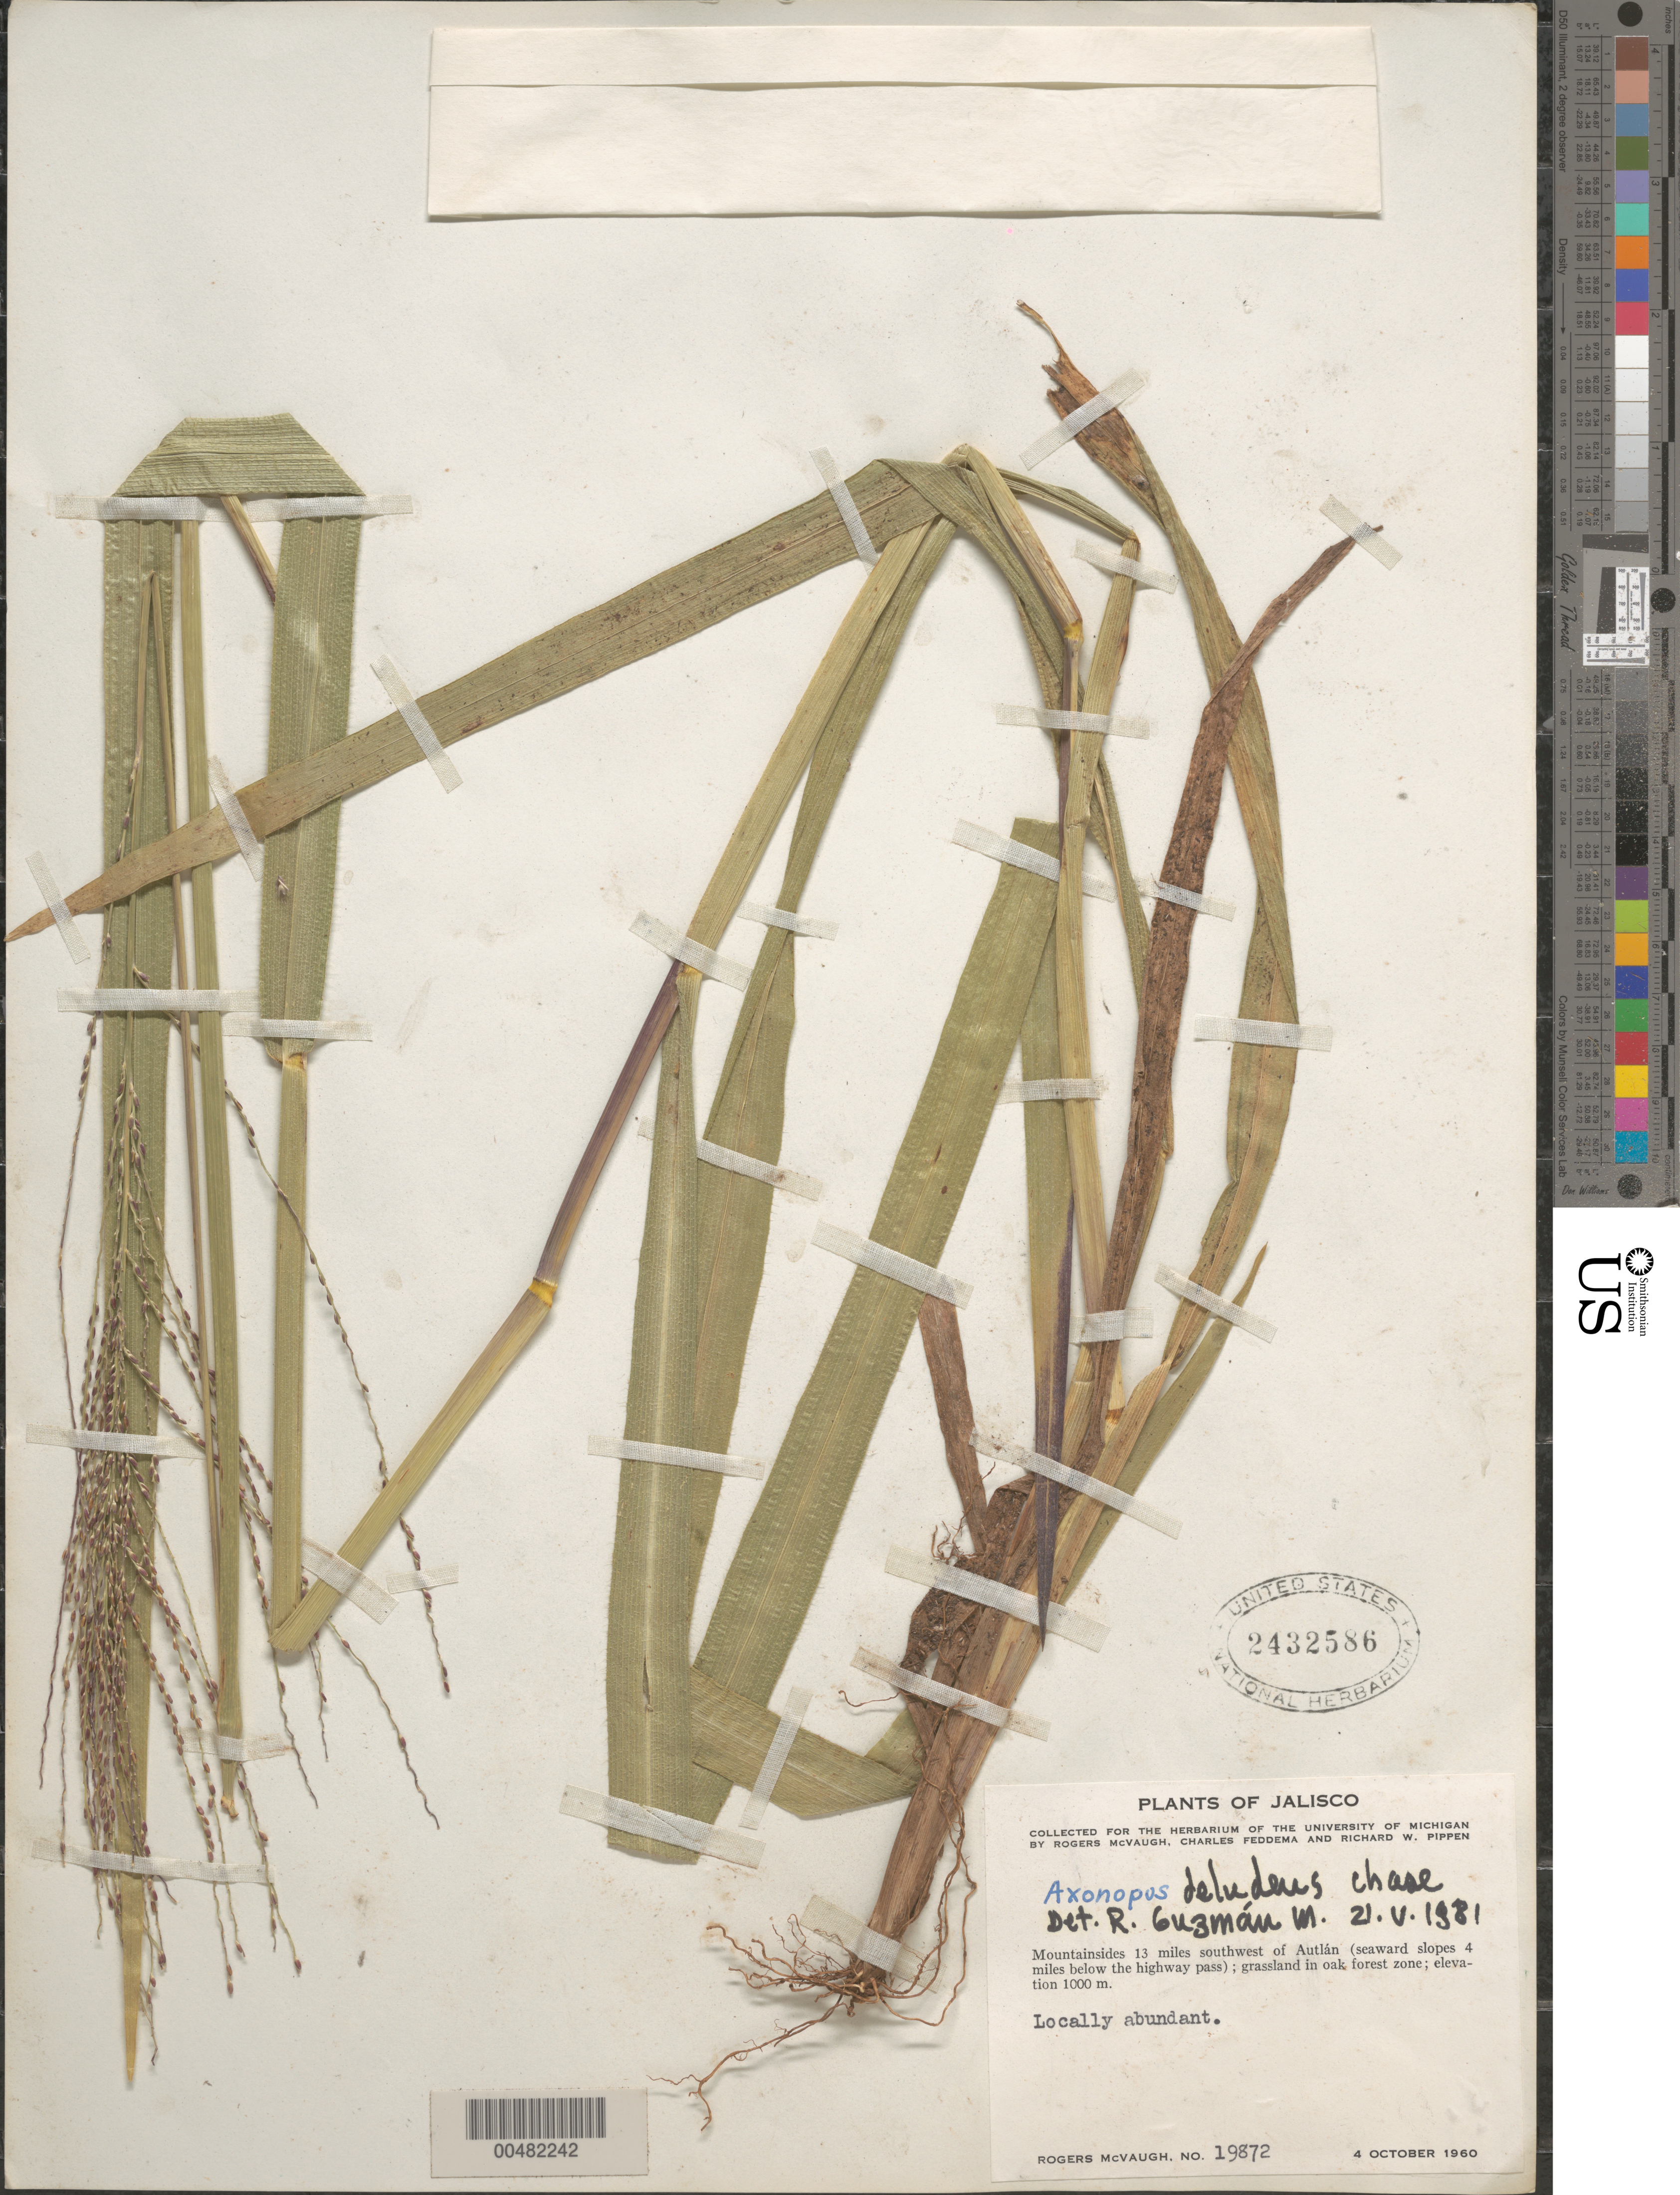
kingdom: Plantae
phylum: Tracheophyta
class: Liliopsida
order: Poales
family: Poaceae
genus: Axonopus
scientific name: Axonopus deludens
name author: Chase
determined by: Guzman-M., R.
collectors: R. McVaugh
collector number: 19872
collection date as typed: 4 Oct 1960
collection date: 1960-10-04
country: Mexico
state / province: Jalisco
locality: Mountainsides 13 mi SW of Autlán (seaward slopes 4 mi below the highway pass)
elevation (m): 1000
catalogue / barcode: US 2432586